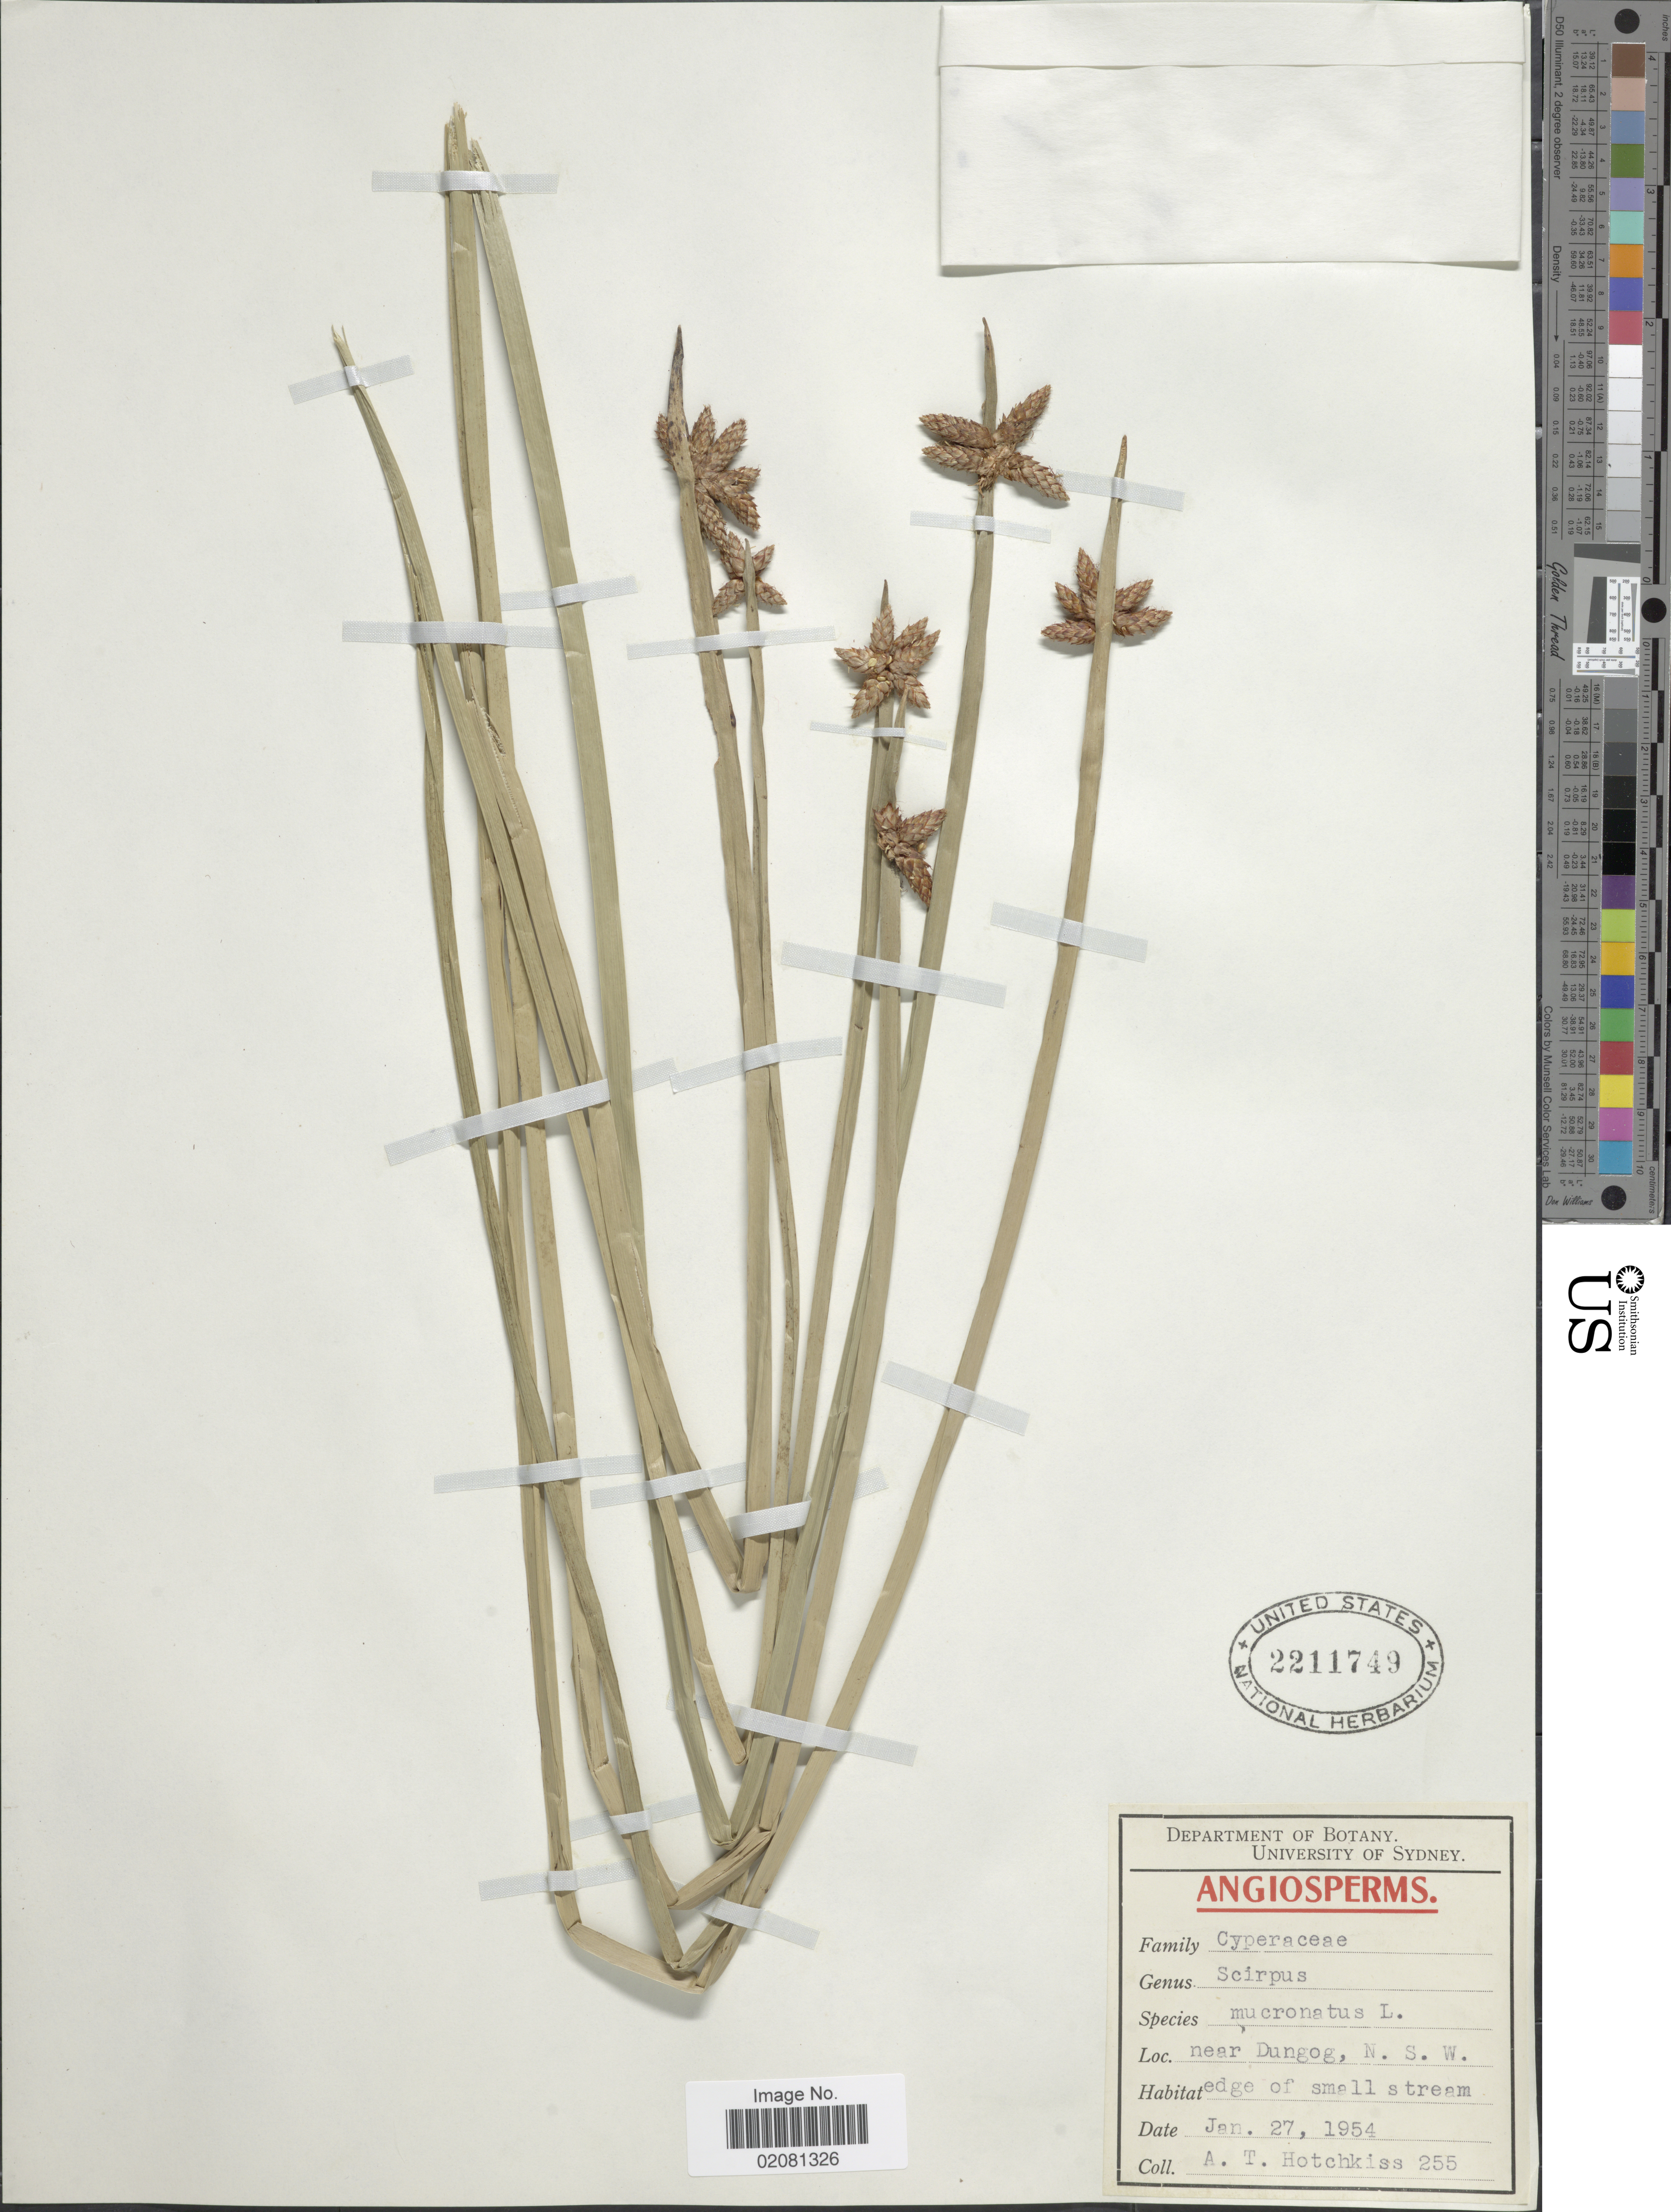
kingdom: Plantae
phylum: Tracheophyta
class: Liliopsida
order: Poales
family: Cyperaceae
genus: Schoenoplectus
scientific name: Schoenoplectus mucronatus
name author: (L.) Palla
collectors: A. Hotchkiss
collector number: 255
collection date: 1954-01-27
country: Australia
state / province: New South Wales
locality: Near Dungog, edge of small stream.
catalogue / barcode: US 2211749